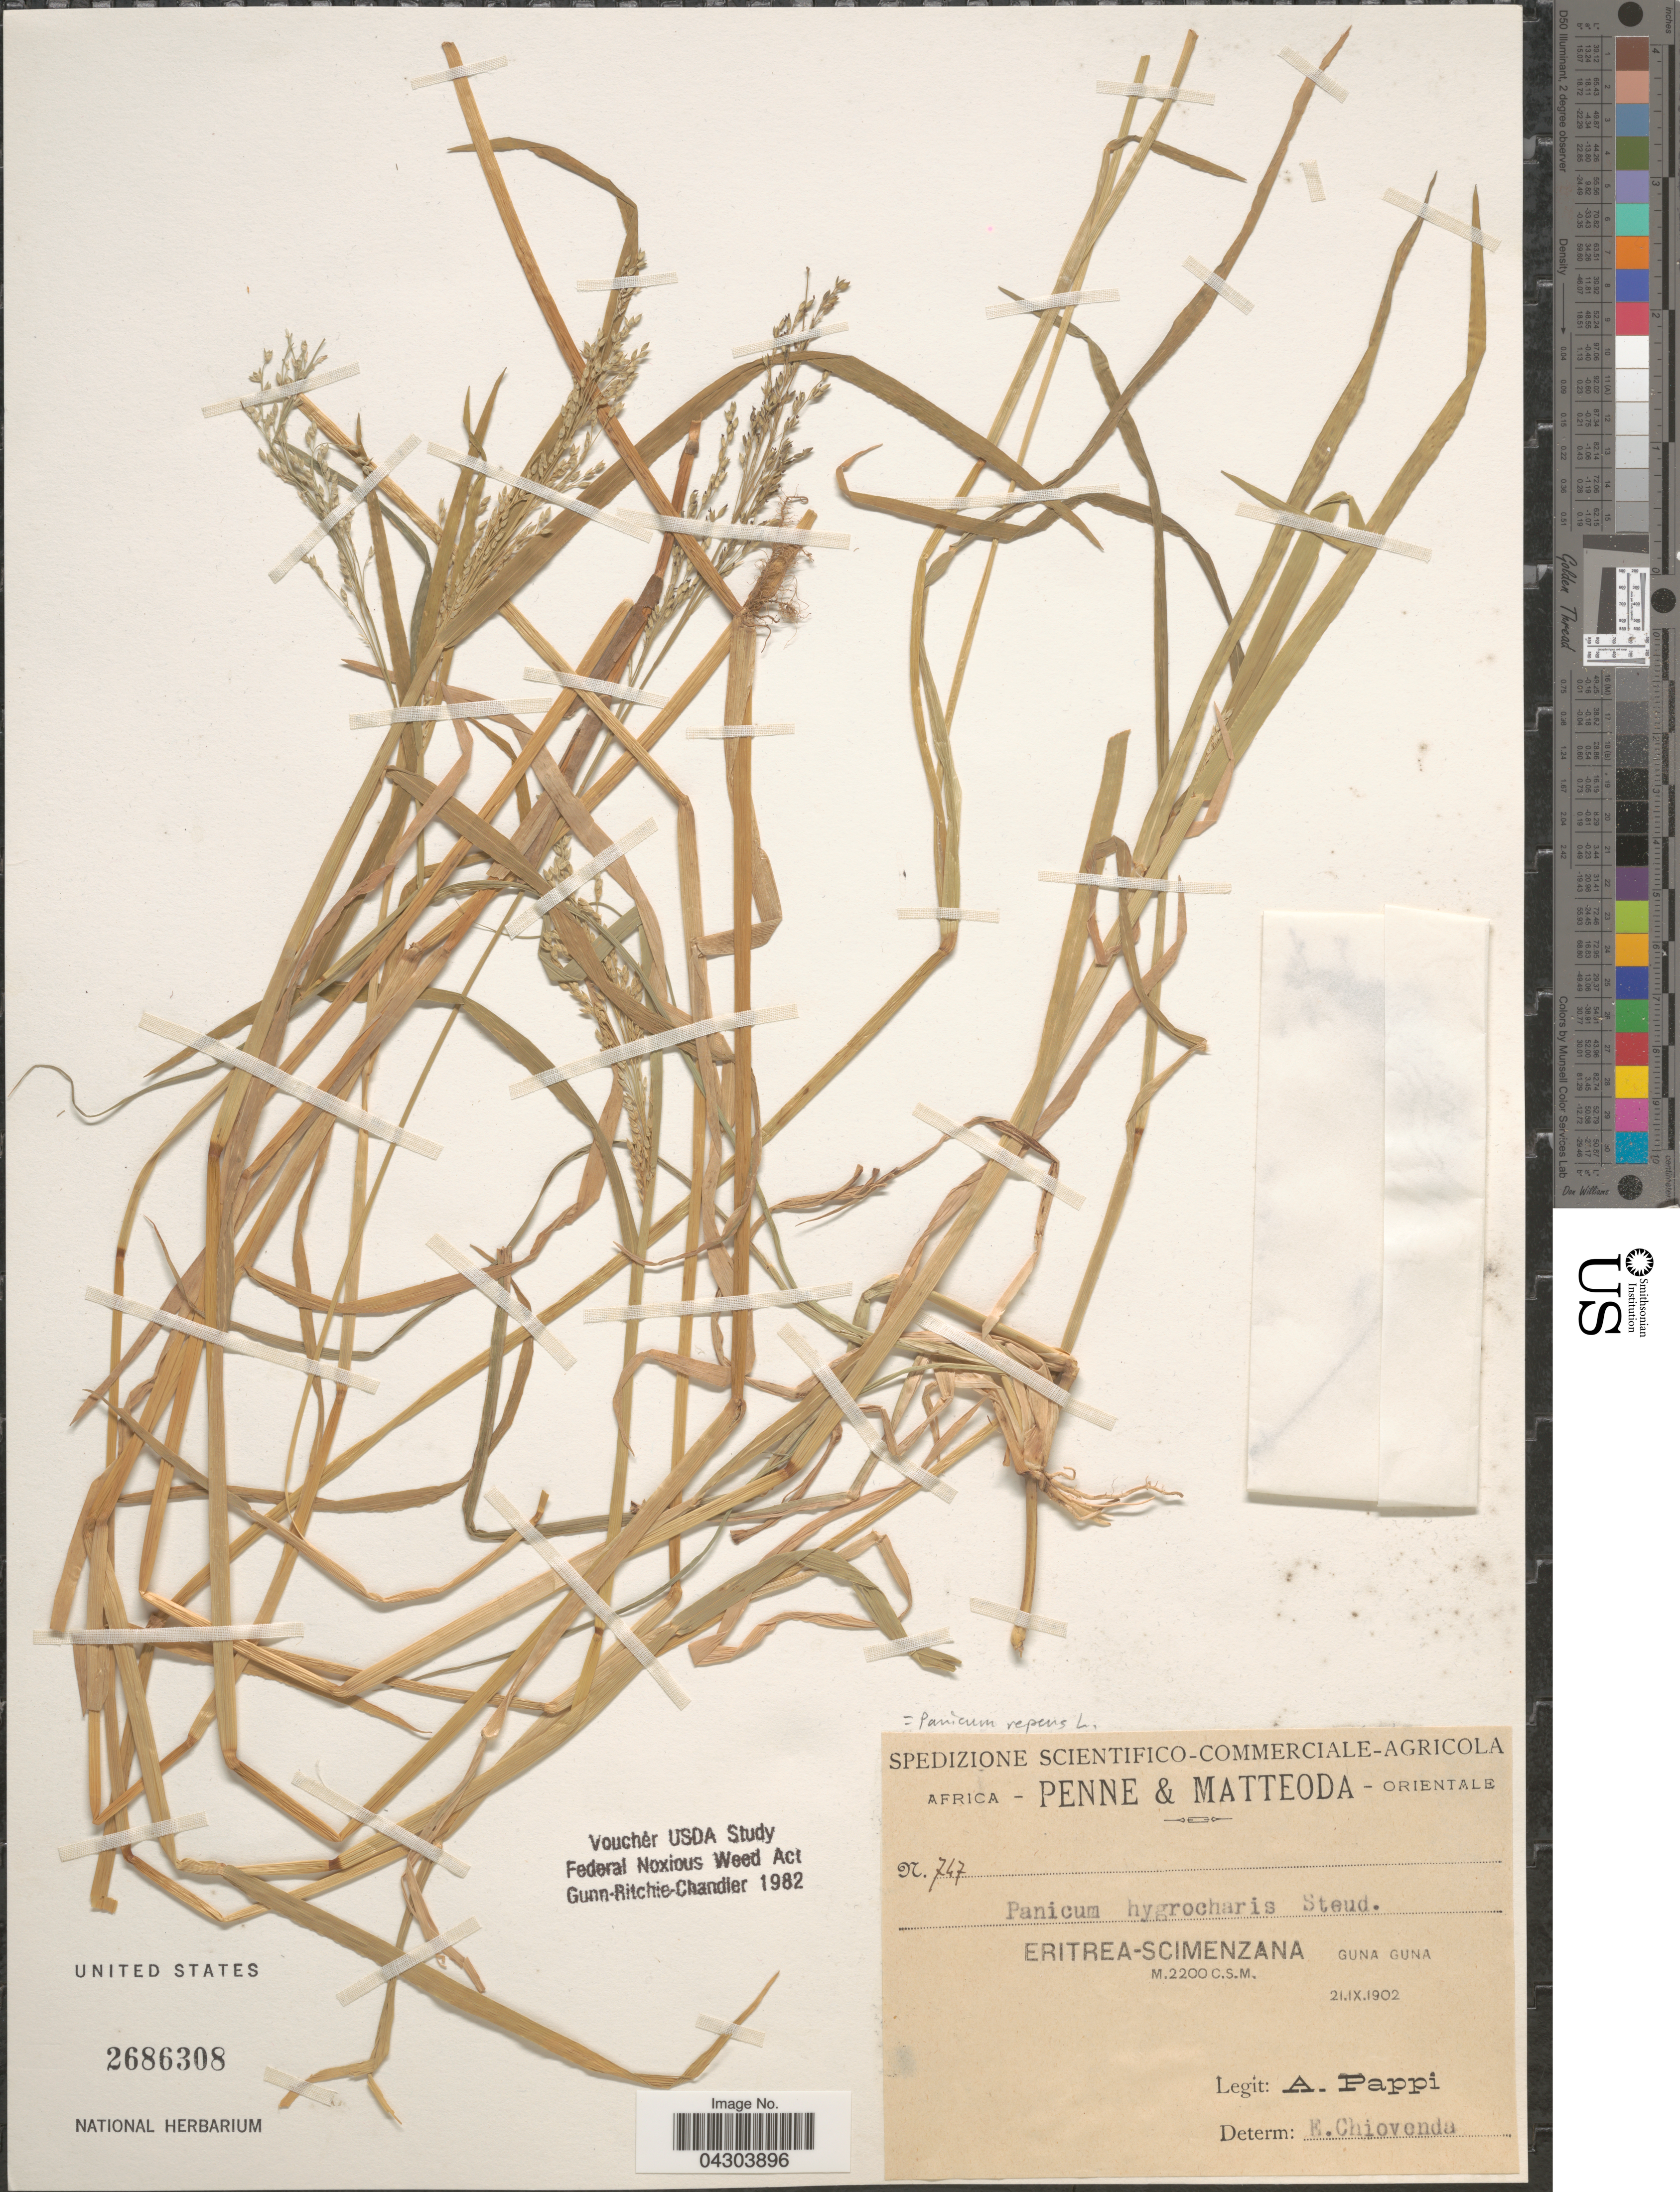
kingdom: Plantae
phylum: Tracheophyta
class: Liliopsida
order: Poales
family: Poaceae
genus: Panicum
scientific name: Panicum repens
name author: L.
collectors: A. Pappi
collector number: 747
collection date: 1902-09-21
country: Eritrea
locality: Africa Orientale. Eritrea-Scimenzana. Guna Guna.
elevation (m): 2200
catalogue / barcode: US 2686308